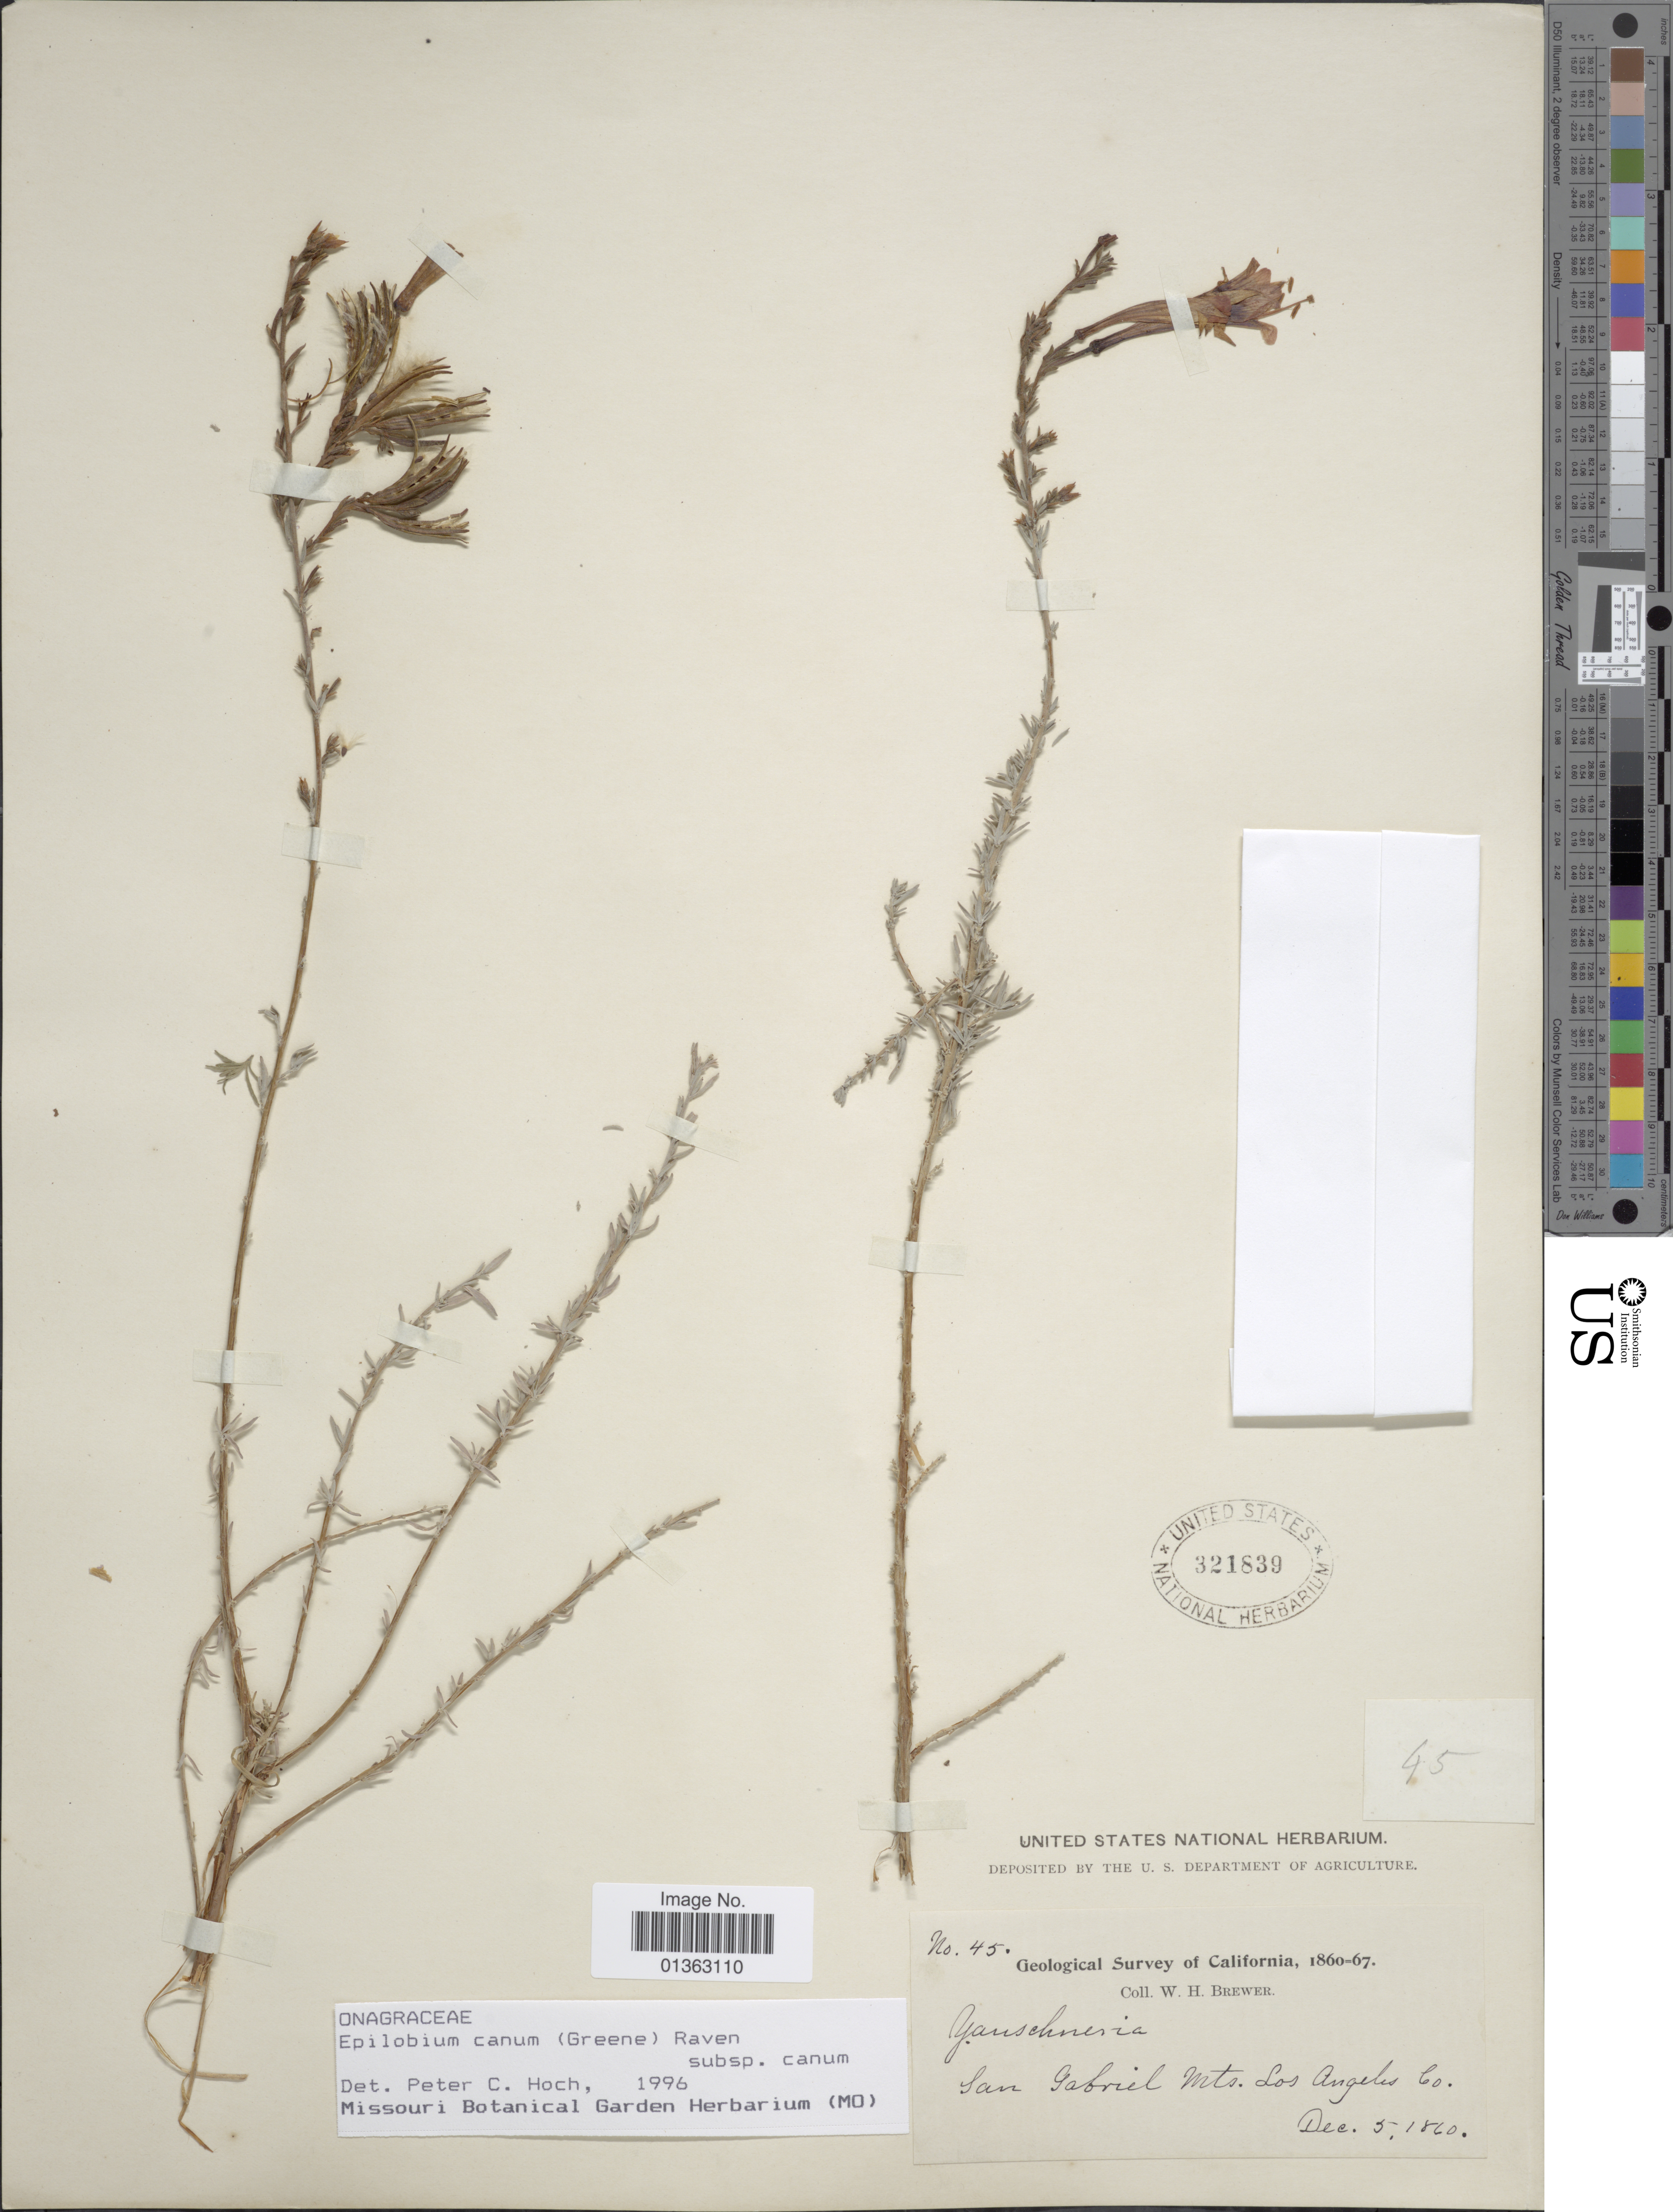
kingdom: Plantae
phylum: Tracheophyta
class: Magnoliopsida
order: Myrtales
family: Onagraceae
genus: Epilobium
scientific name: Epilobium canum subsp. canum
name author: (Greene) P.H. Raven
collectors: W. H. Brewer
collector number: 45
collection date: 1860-12-05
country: United States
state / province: California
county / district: Los Angeles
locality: San Gabriel Mts. Los Angeles Co.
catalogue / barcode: US 321839